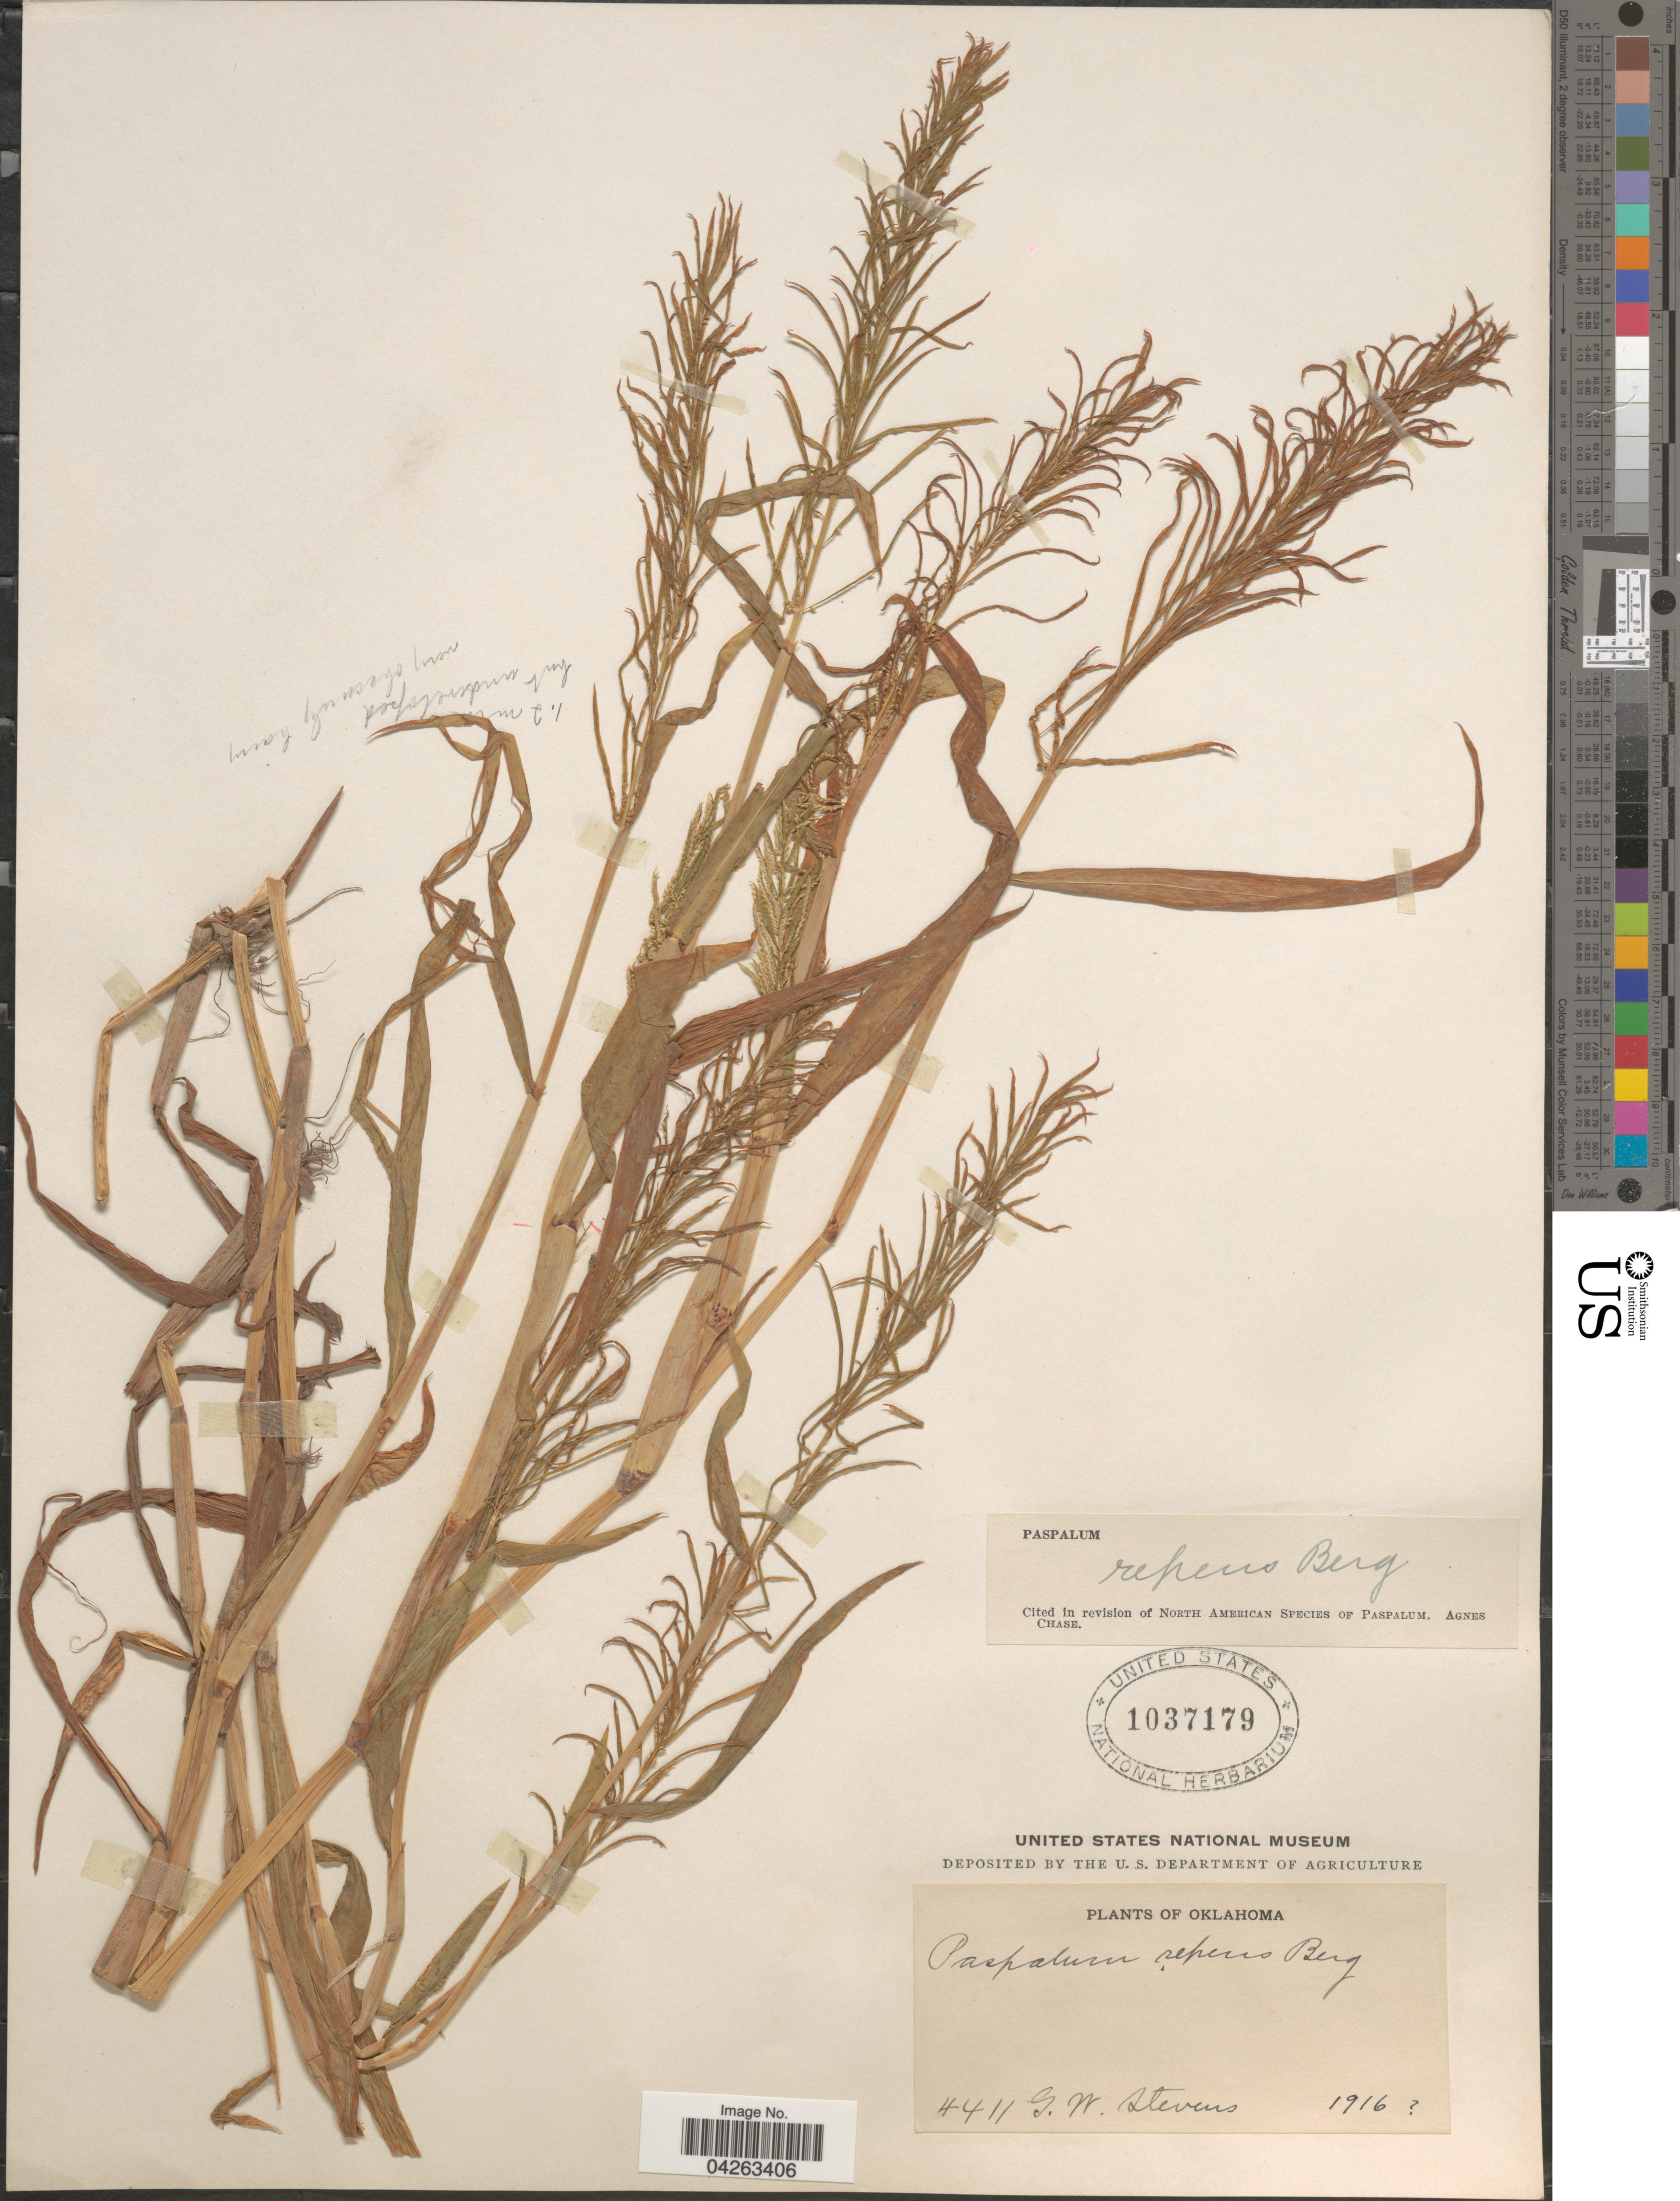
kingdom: Plantae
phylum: Tracheophyta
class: Liliopsida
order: Poales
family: Poaceae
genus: Paspalum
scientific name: Paspalum repens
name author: P.J. Bergius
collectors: G. W. Stevens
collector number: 4411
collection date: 1916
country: United States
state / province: Oklahoma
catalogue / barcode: US 1037179